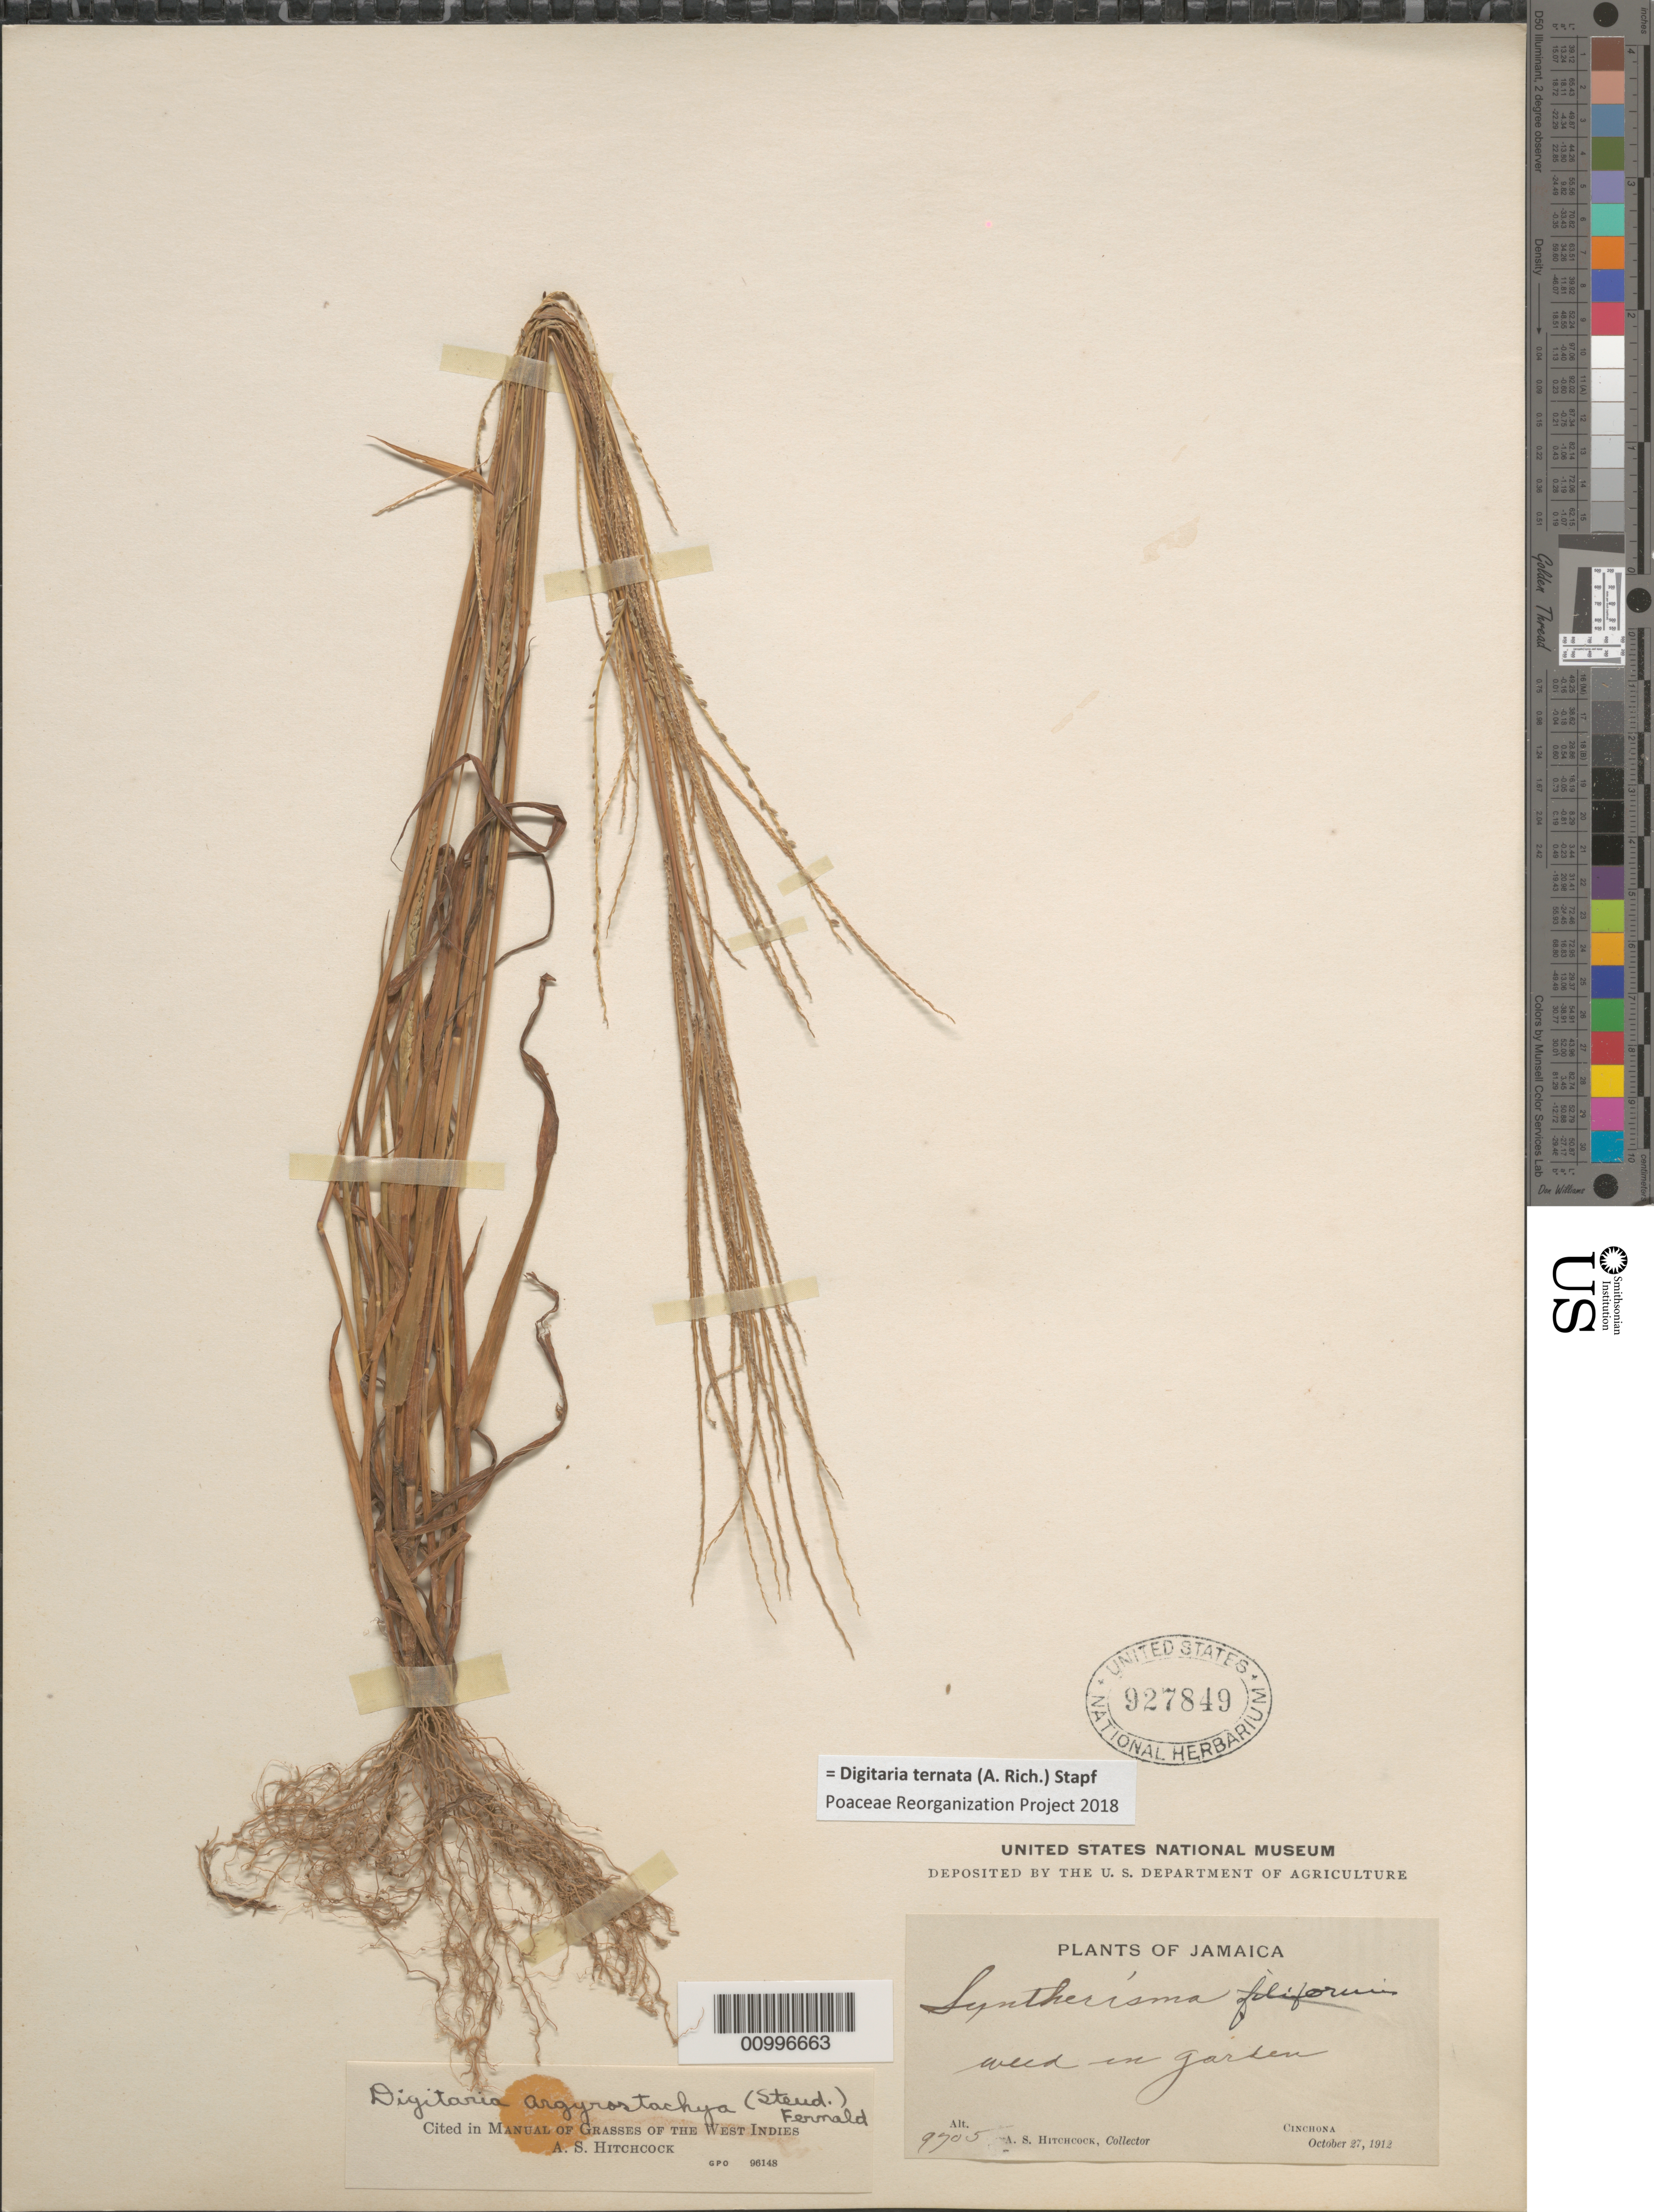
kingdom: Plantae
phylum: Tracheophyta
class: Liliopsida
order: Poales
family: Poaceae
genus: Digitaria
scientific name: Digitaria ternata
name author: (Hochr. ex A. Rich.) Stapf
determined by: Poaceae Reorganization Project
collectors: A. S. Hitchcock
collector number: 9705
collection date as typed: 27 Oct 1912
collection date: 1912-10-27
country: Jamaica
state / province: Kingston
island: Jamaica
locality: Cinchona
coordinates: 0 N, 0 E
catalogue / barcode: US 927849